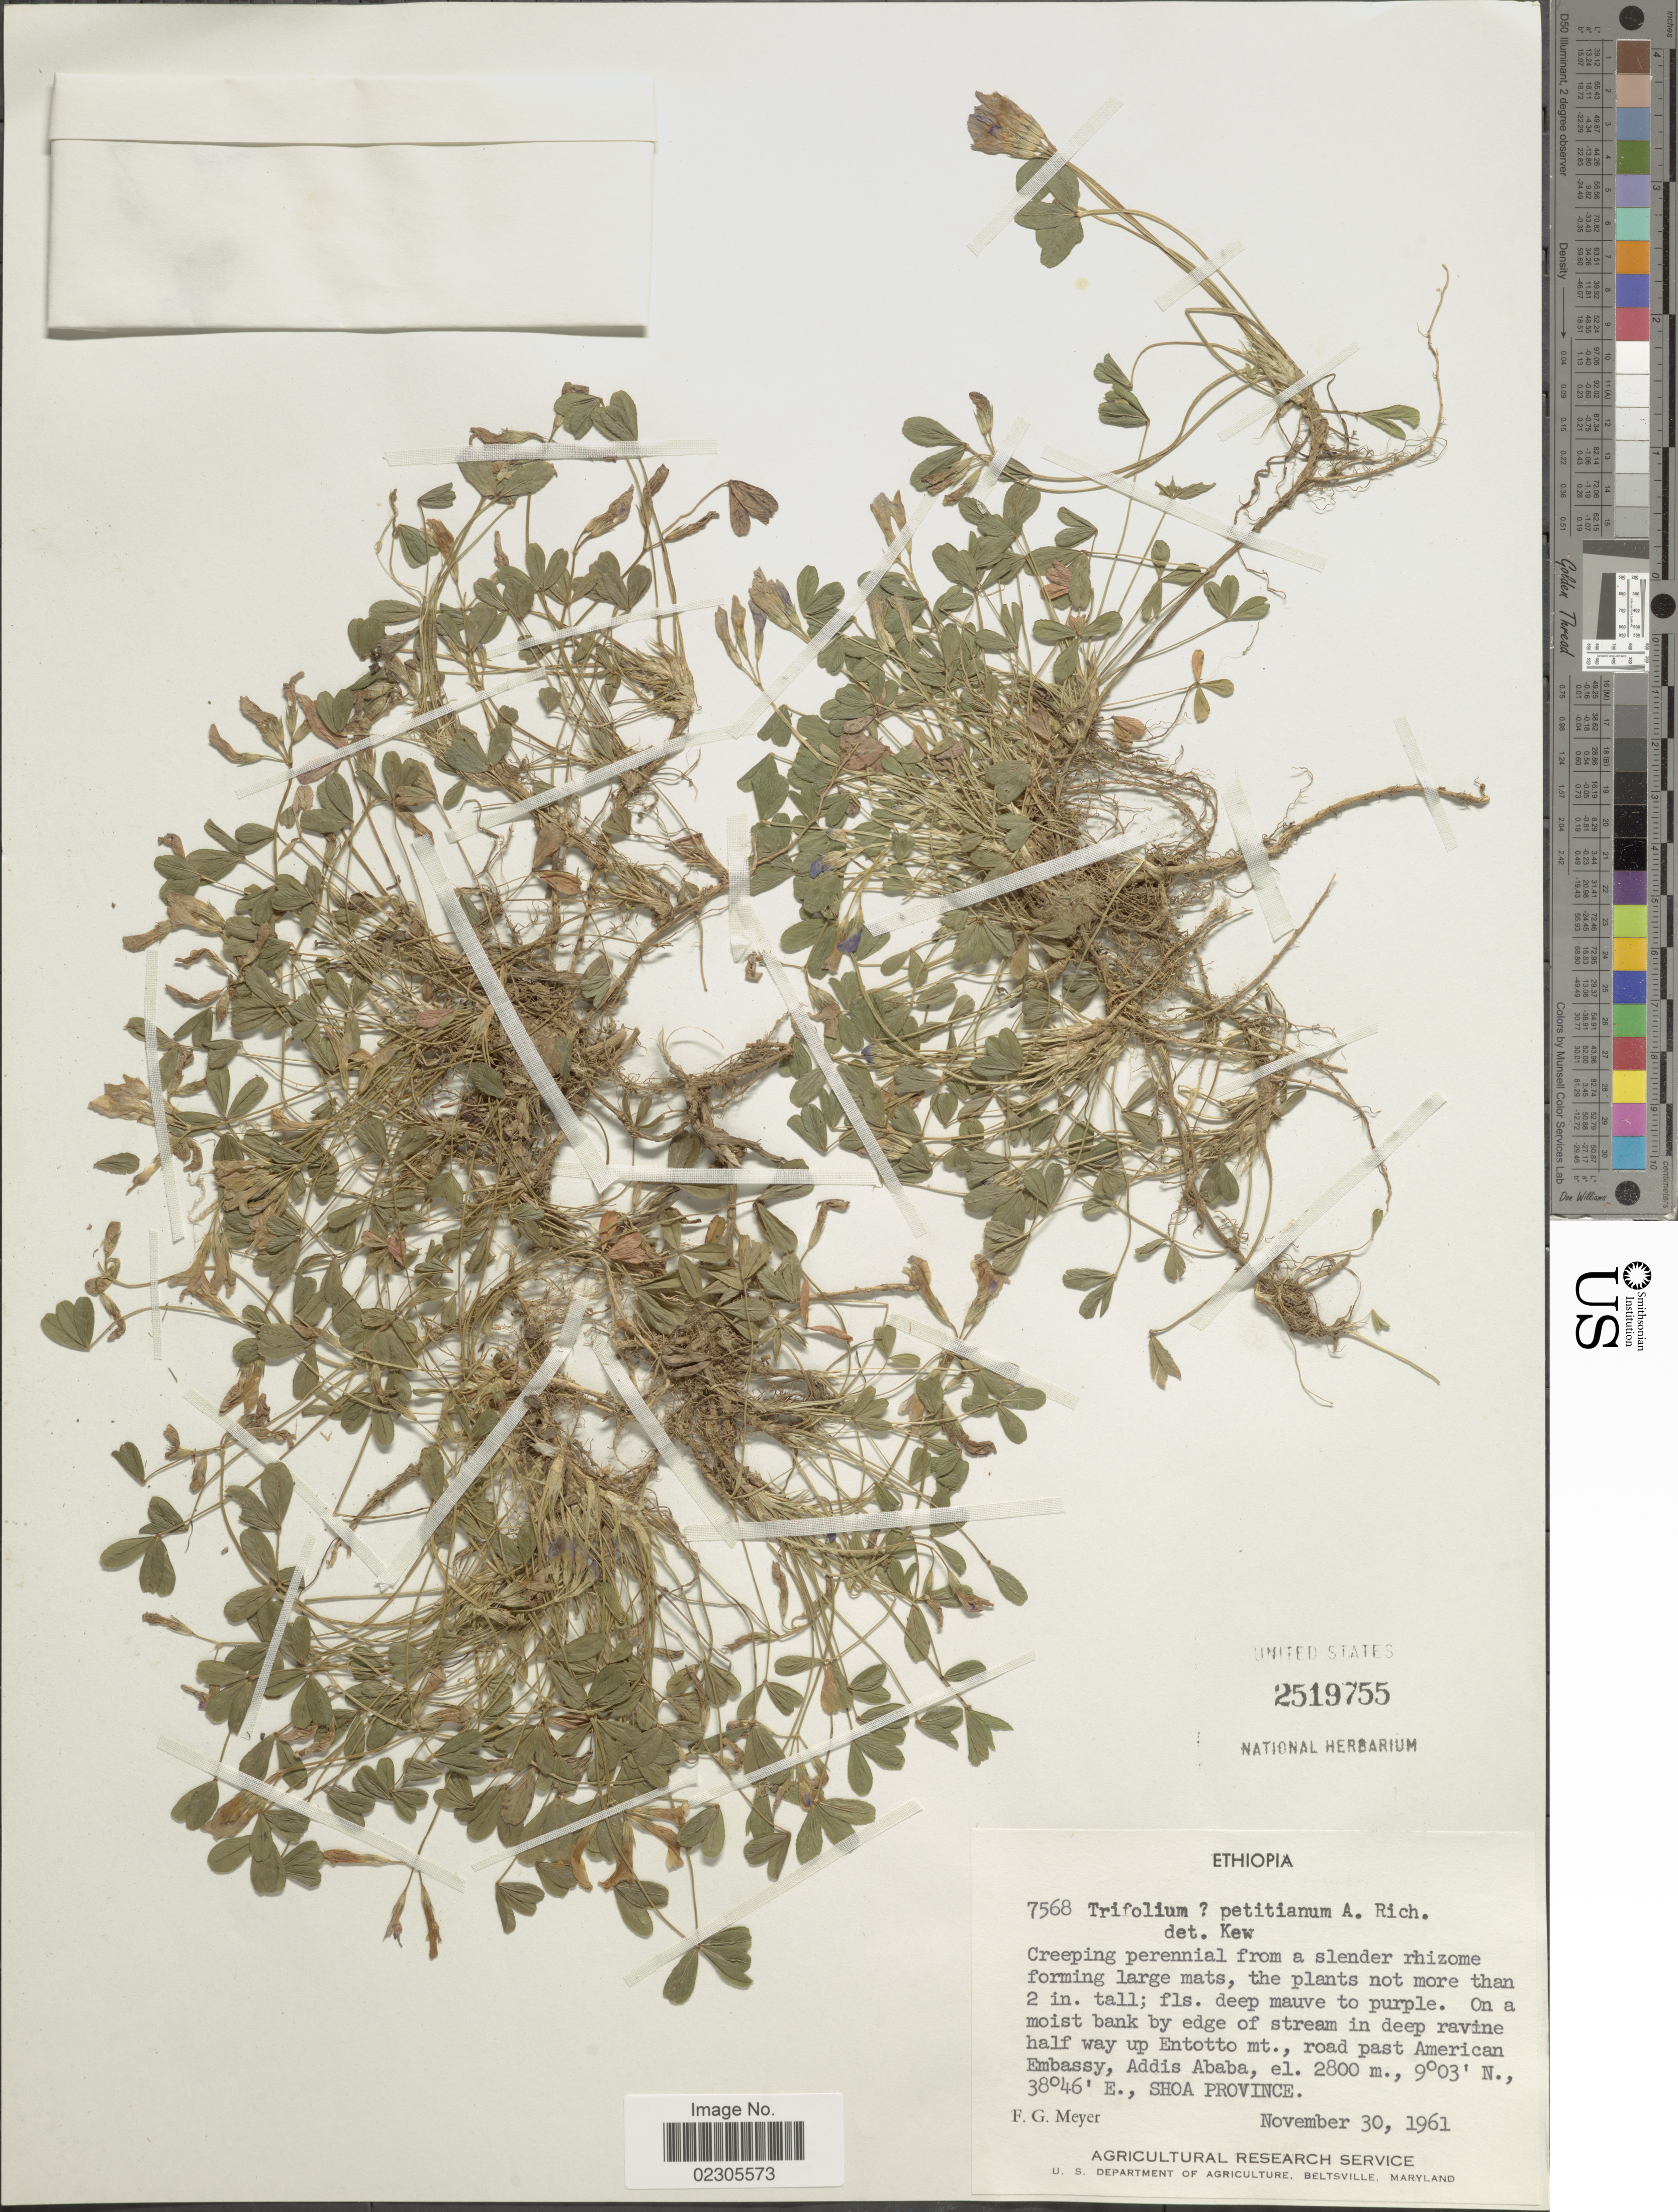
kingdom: Plantae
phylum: Tracheophyta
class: Magnoliopsida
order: Fabales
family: Fabaceae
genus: Trifolium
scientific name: Trifolium petitianum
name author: A. Rich.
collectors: F. G. Meyer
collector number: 7568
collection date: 1961-11-30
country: Ethiopia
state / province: Addis Ababa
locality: On a moist bank by edge of stream in deep ravine half way up Entotto mt., road past American Embassy, Addis Ababa, Shoa Province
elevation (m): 2800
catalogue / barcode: US 2519755